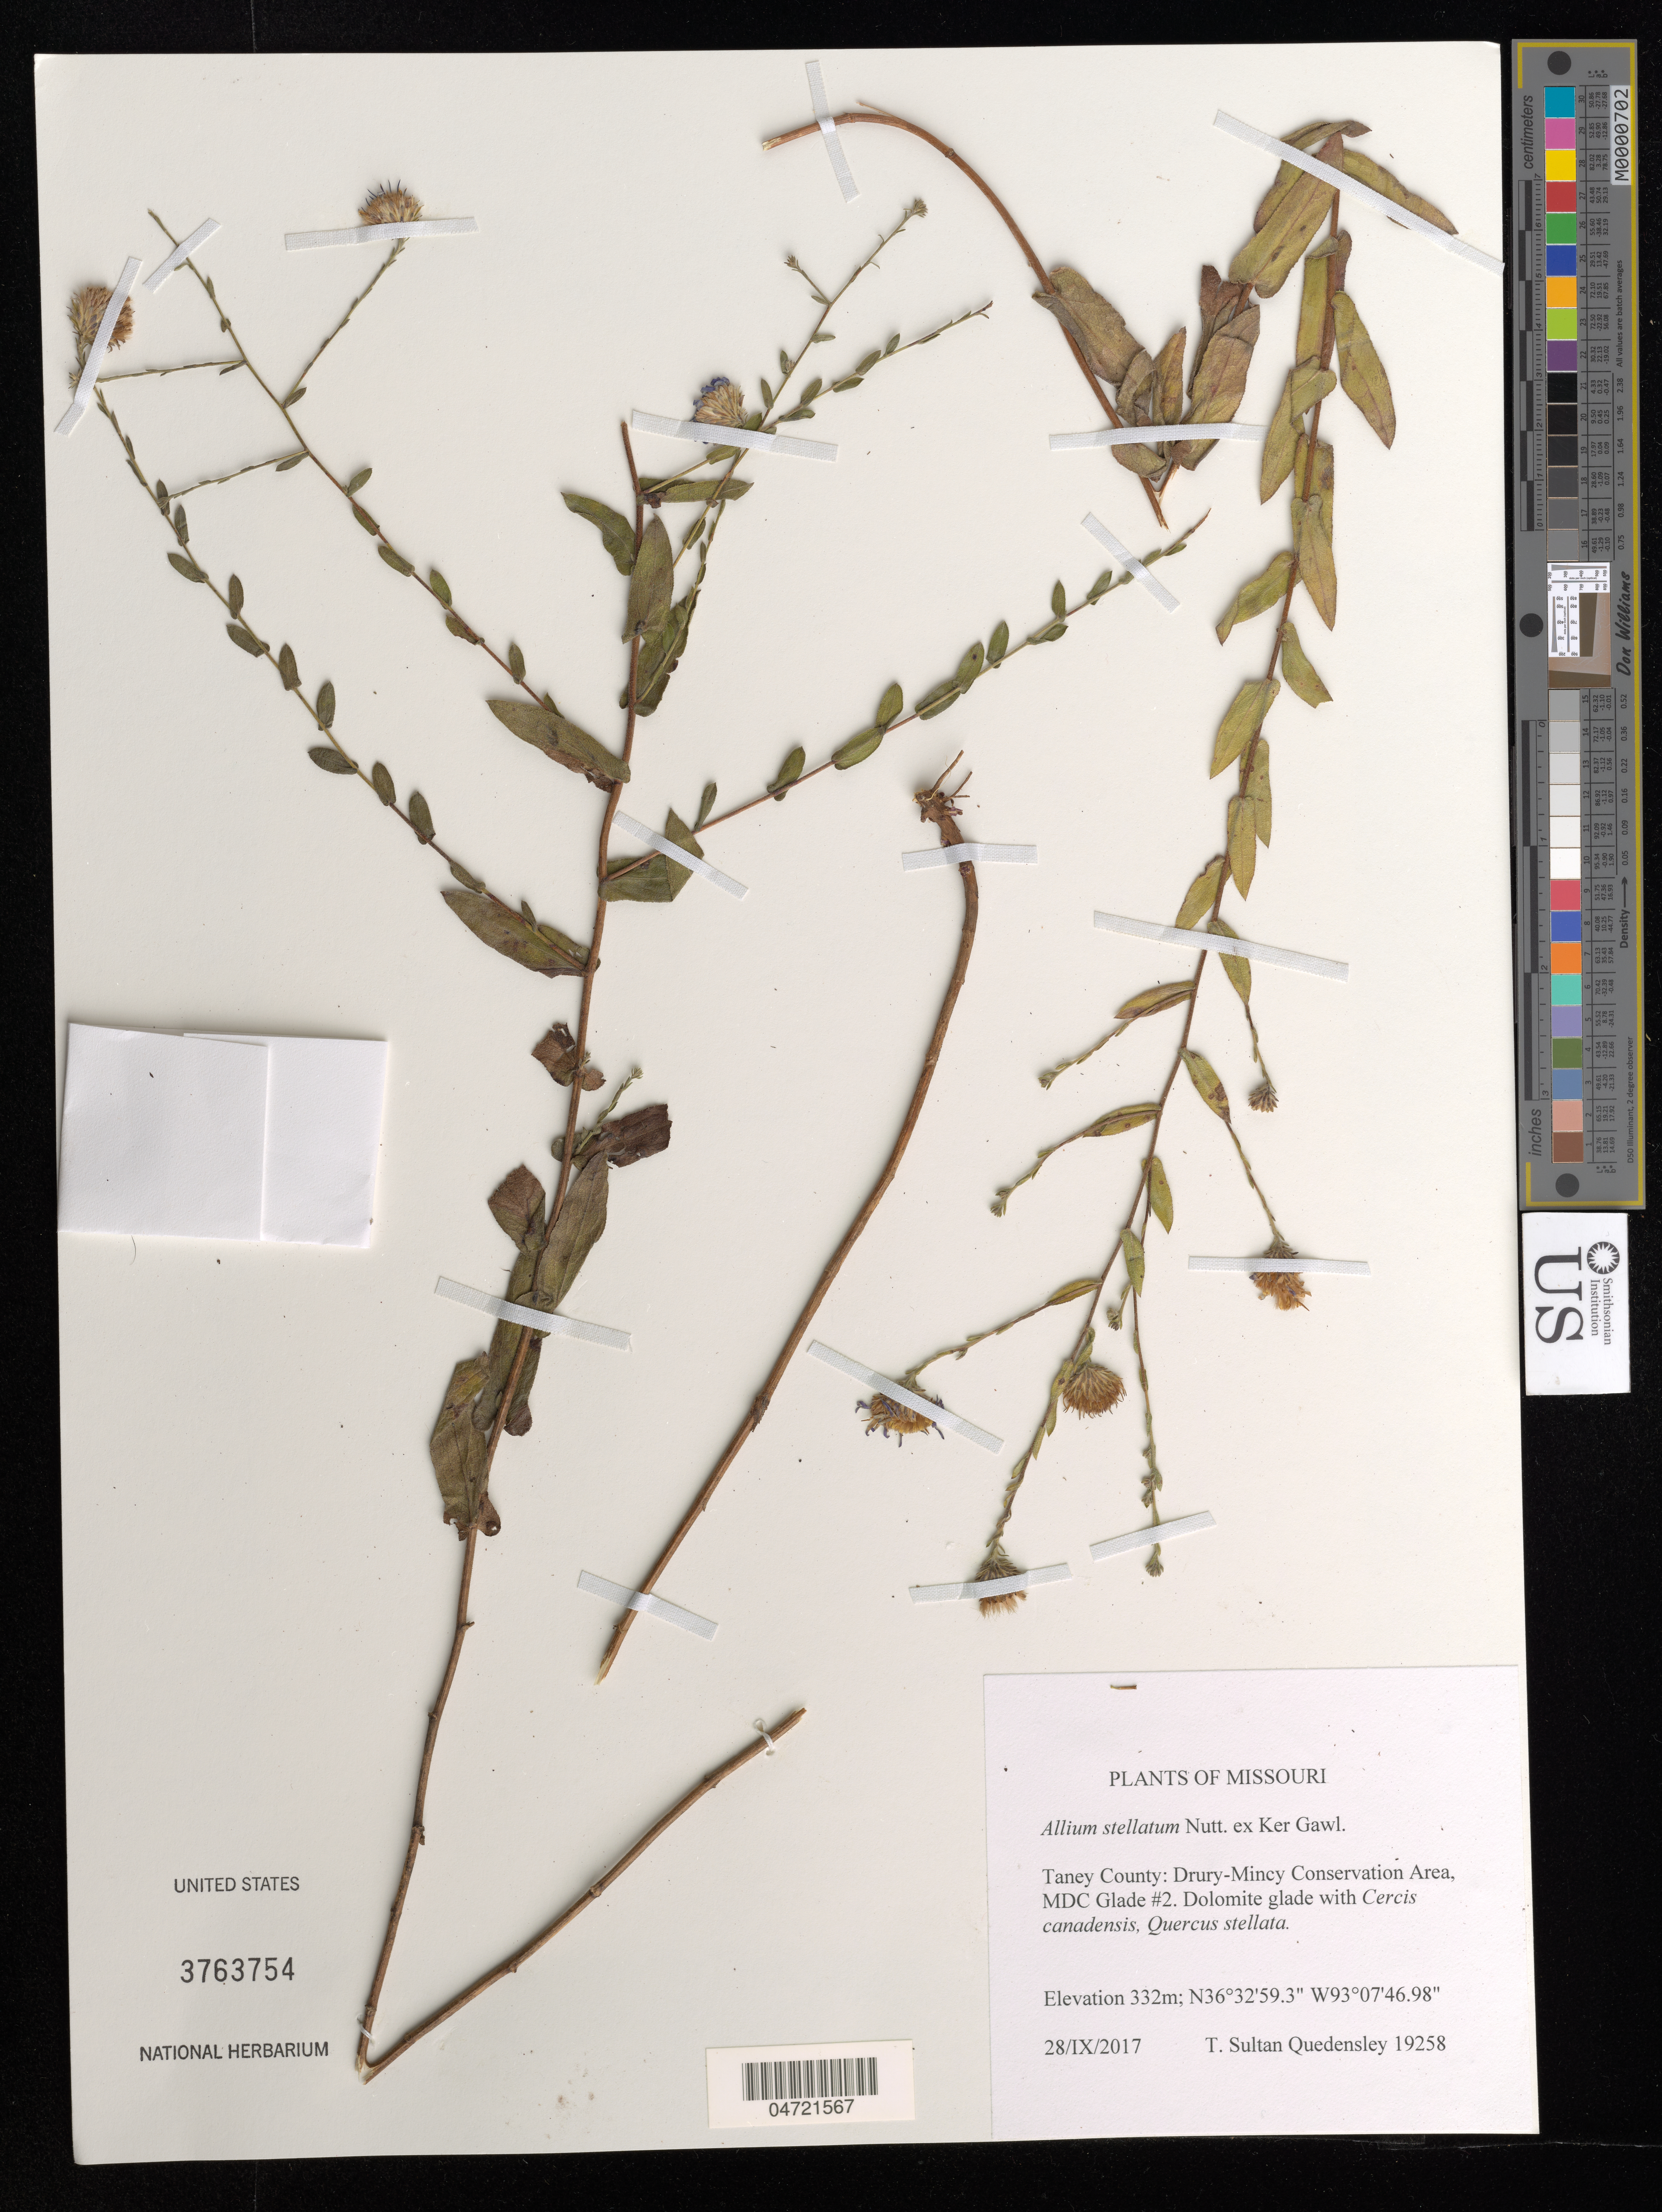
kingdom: Plantae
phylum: Tracheophyta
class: Liliopsida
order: Asparagales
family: Amaryllidaceae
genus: Allium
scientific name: Allium stellatum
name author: Nutt. ex Ker Gawl.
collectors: T. S. Quedensley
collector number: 19258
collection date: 2017-09-28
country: United States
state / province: Missouri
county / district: Taney County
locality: Drury-Mincy Conservation Area, MDC Glade #2.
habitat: Dolomite glade.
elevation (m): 332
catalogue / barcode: US 3763754